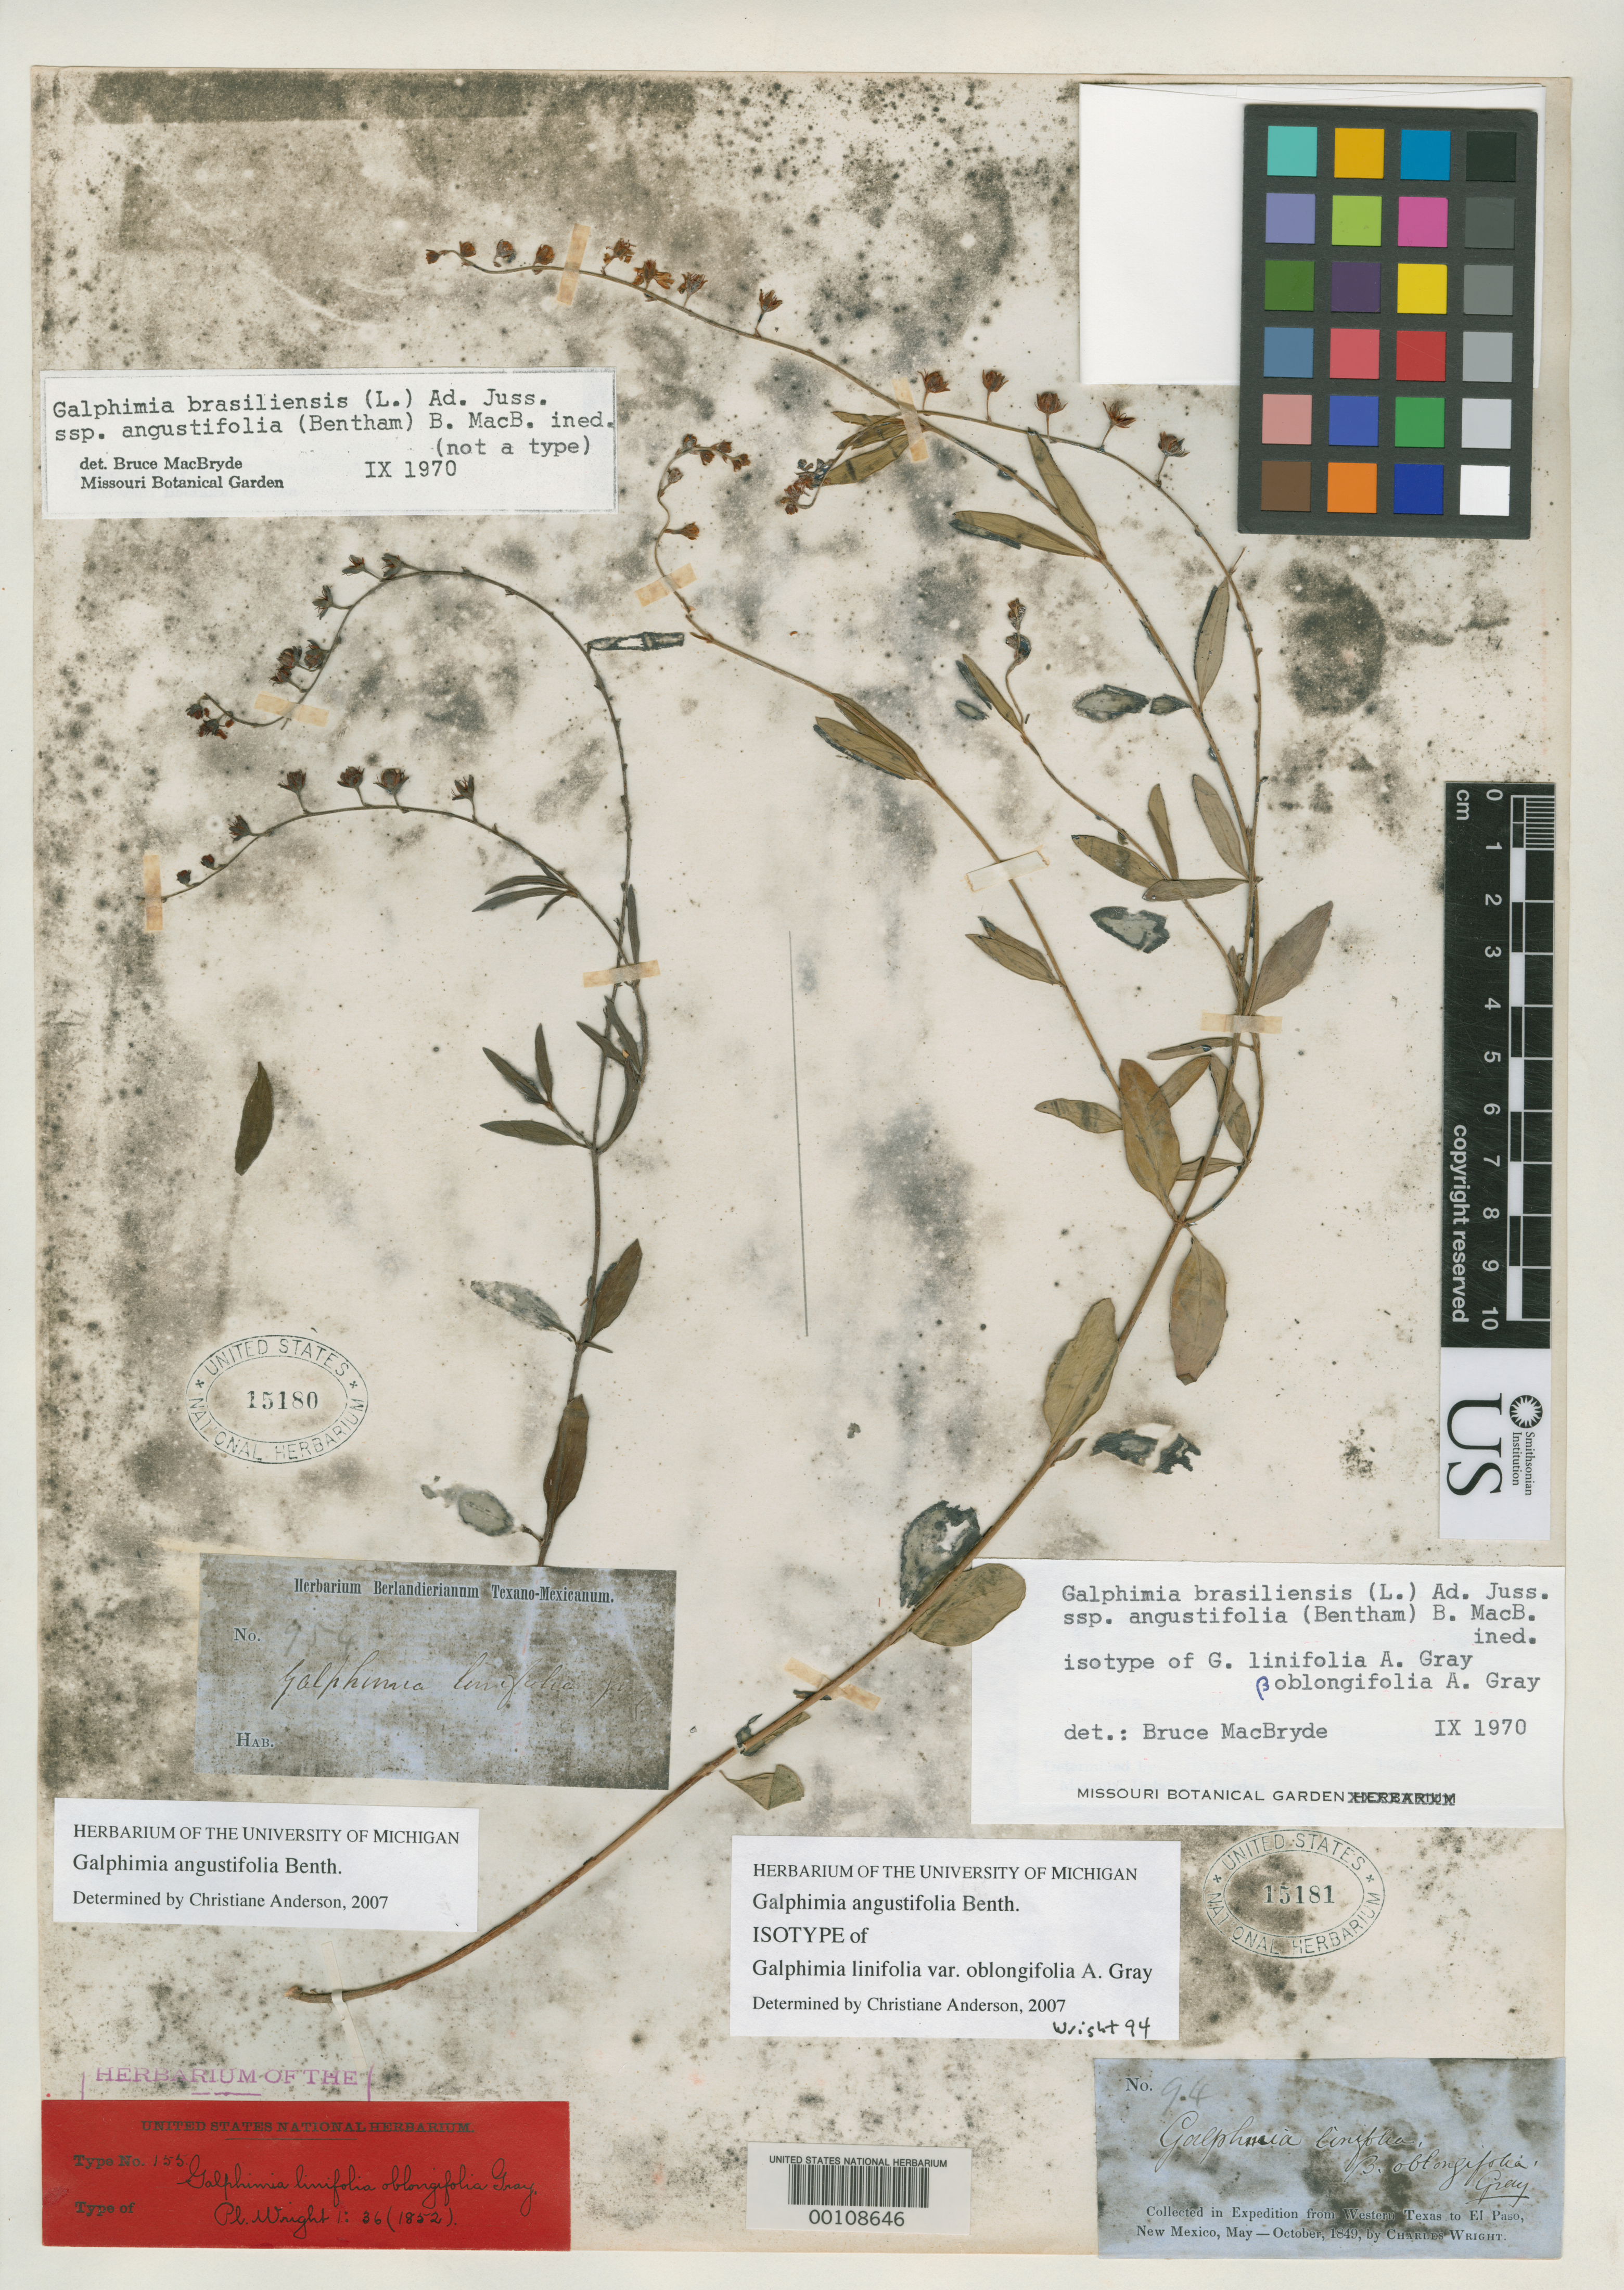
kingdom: Plantae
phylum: Tracheophyta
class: Magnoliopsida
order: Malpighiales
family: Malpighiaceae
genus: Galphimia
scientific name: Galphimia linifolia var. oblongifolia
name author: A. Gray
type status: Isotype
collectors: C. Wright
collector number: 94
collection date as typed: Jun 1849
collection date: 1849-06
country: United States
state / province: Texas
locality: Medina River.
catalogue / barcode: US 15180